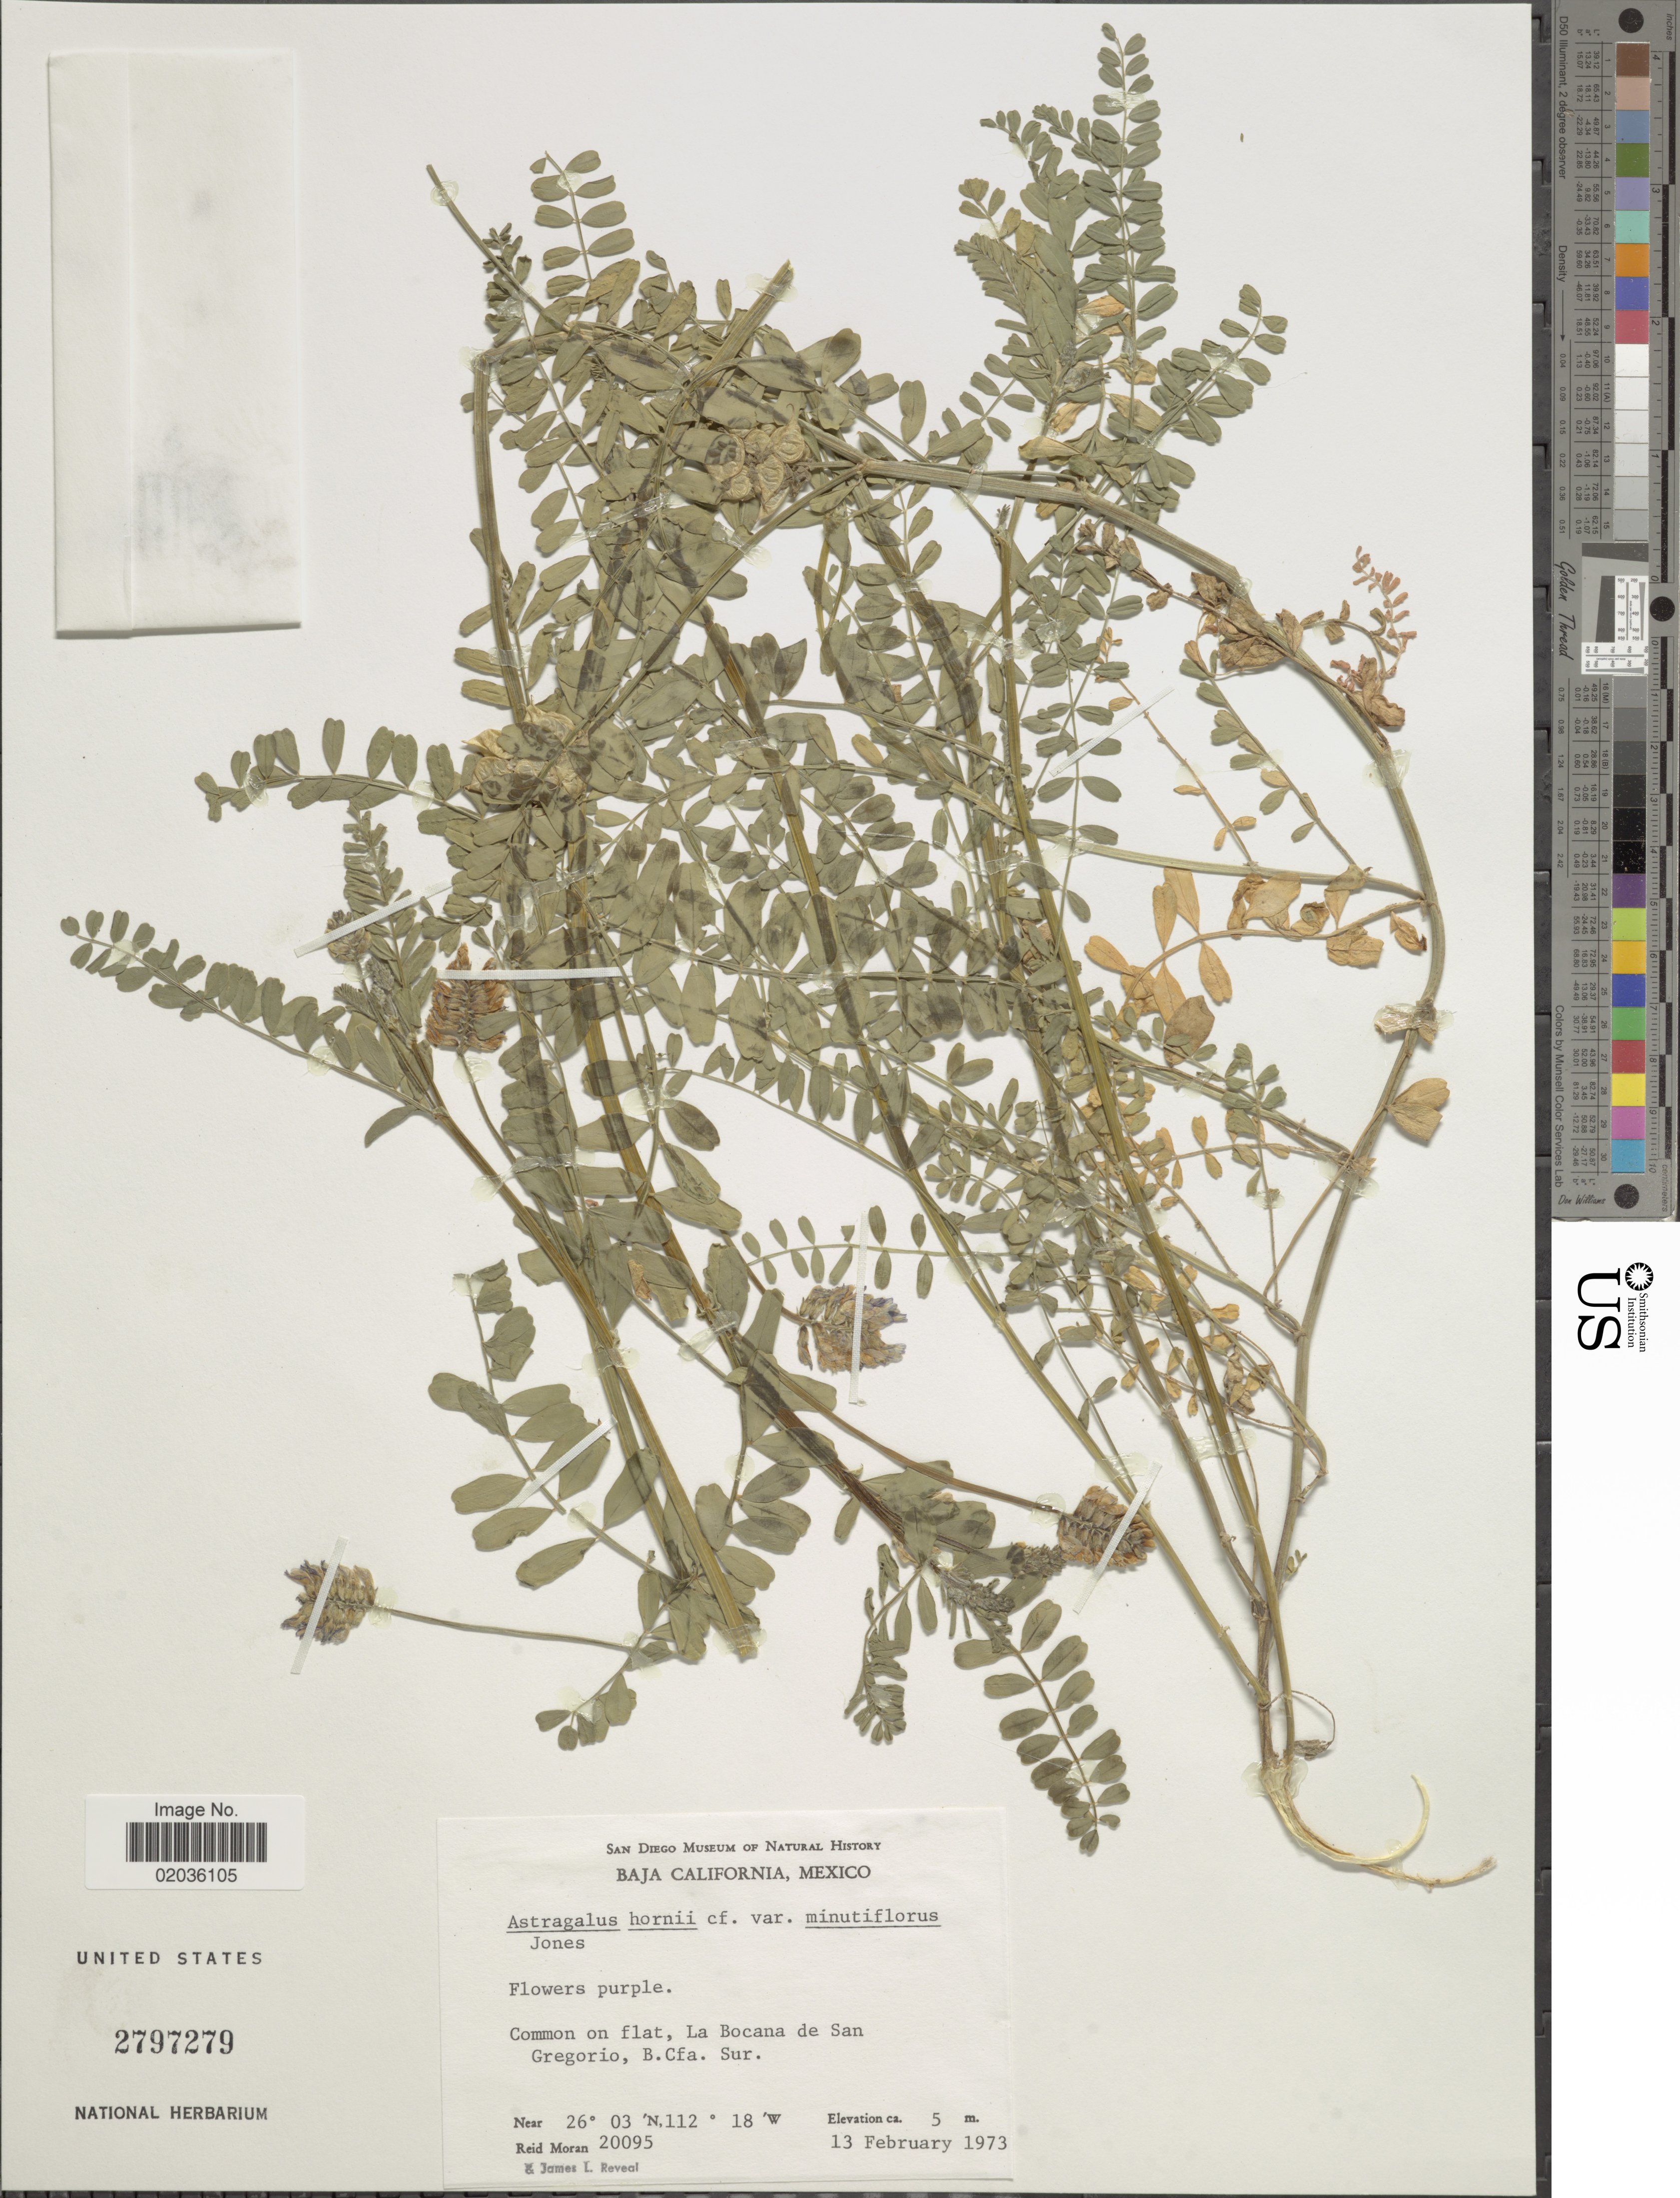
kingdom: Plantae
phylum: Tracheophyta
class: Magnoliopsida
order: Fabales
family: Fabaceae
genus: Astragalus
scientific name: Astragalus hornii var. minutiflorus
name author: M.E. Jones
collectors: R. V. Moran & J. L. Reveal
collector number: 20095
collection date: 1973-02-13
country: Mexico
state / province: Baja California Sur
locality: Common on flat, La Bocana de San Gregorio, Baja California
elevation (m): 5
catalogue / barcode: US 2797279